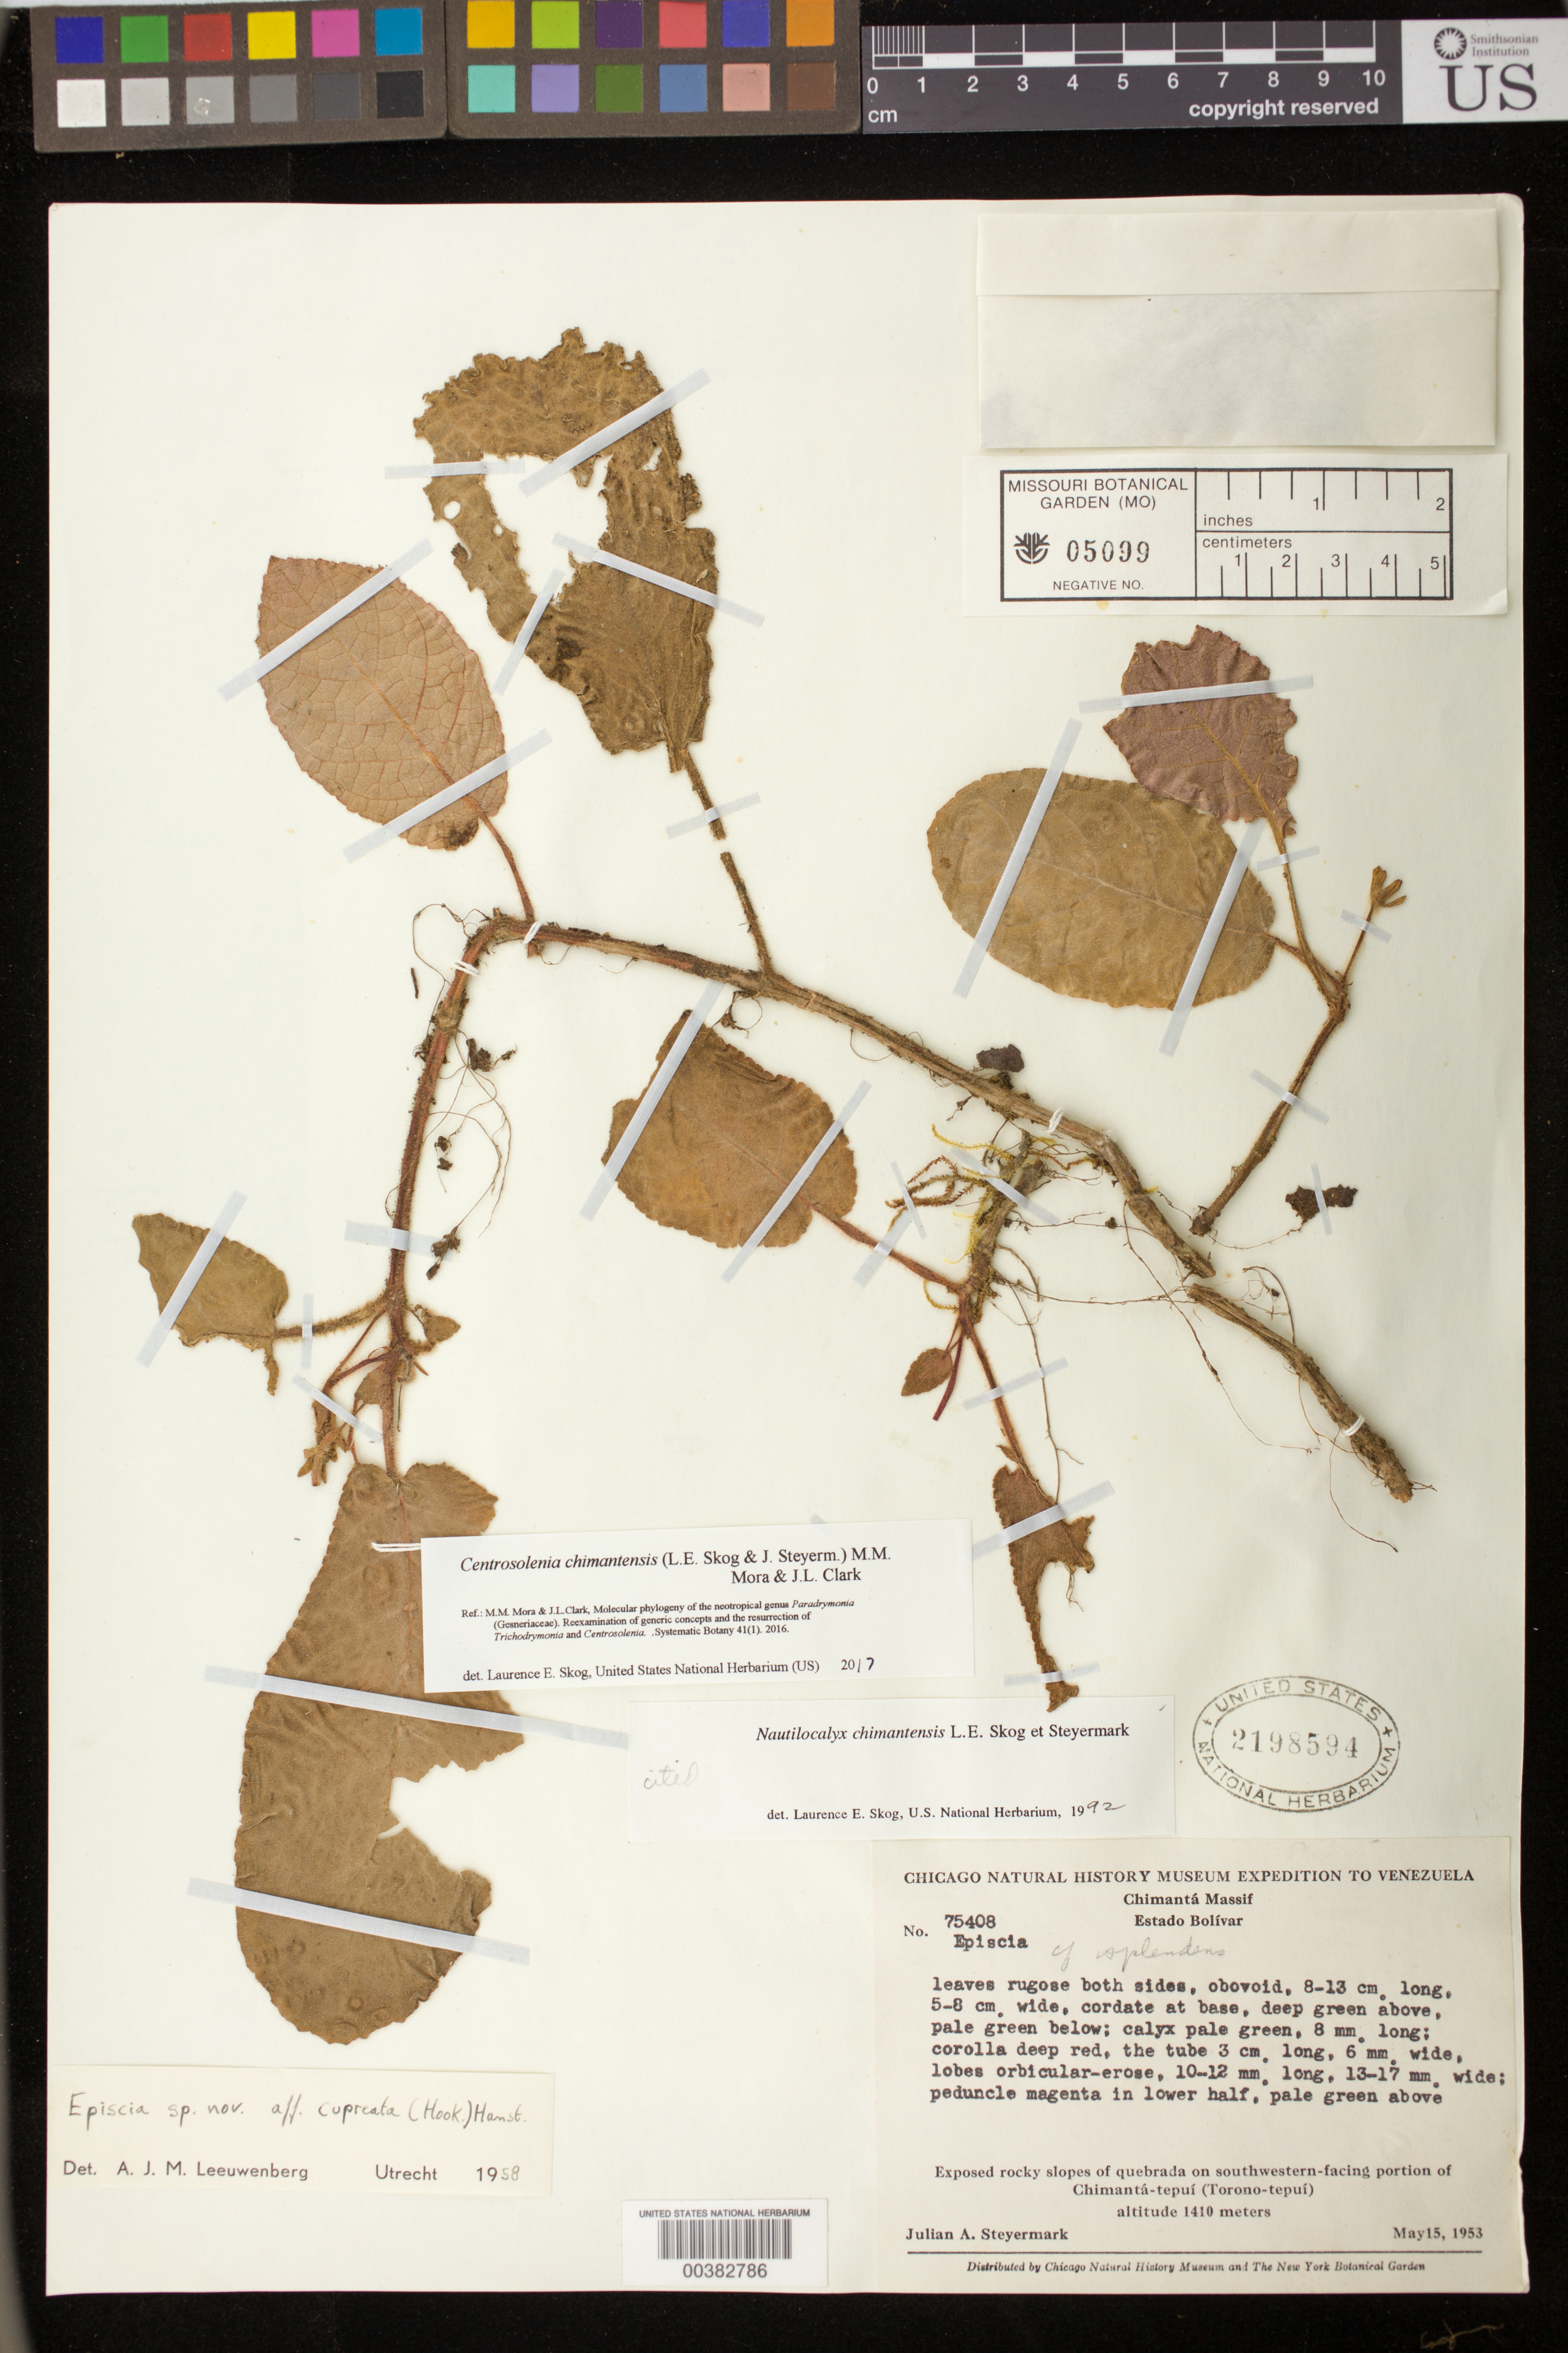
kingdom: Plantae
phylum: Tracheophyta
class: Magnoliopsida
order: Lamiales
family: Gesneriaceae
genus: Centrosolenia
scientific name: Centrosolenia chimantensis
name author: (L.E. Skog & Steyerm.) M.M. Mora & J.L. Clark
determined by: Skog, Laurence E.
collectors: J. Steyermark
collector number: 75408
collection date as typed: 15 May 1953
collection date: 1953-05-15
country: Venezuela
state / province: Bolívar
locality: Chimantá Massif, Estado Bolívar. Exposed rocky slopes of quebrada on southwestern-facing portion of Chimantá-tepuí (Torono-tepuí)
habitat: Exposed rocky slopes of quebrada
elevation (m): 1410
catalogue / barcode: US 2198594